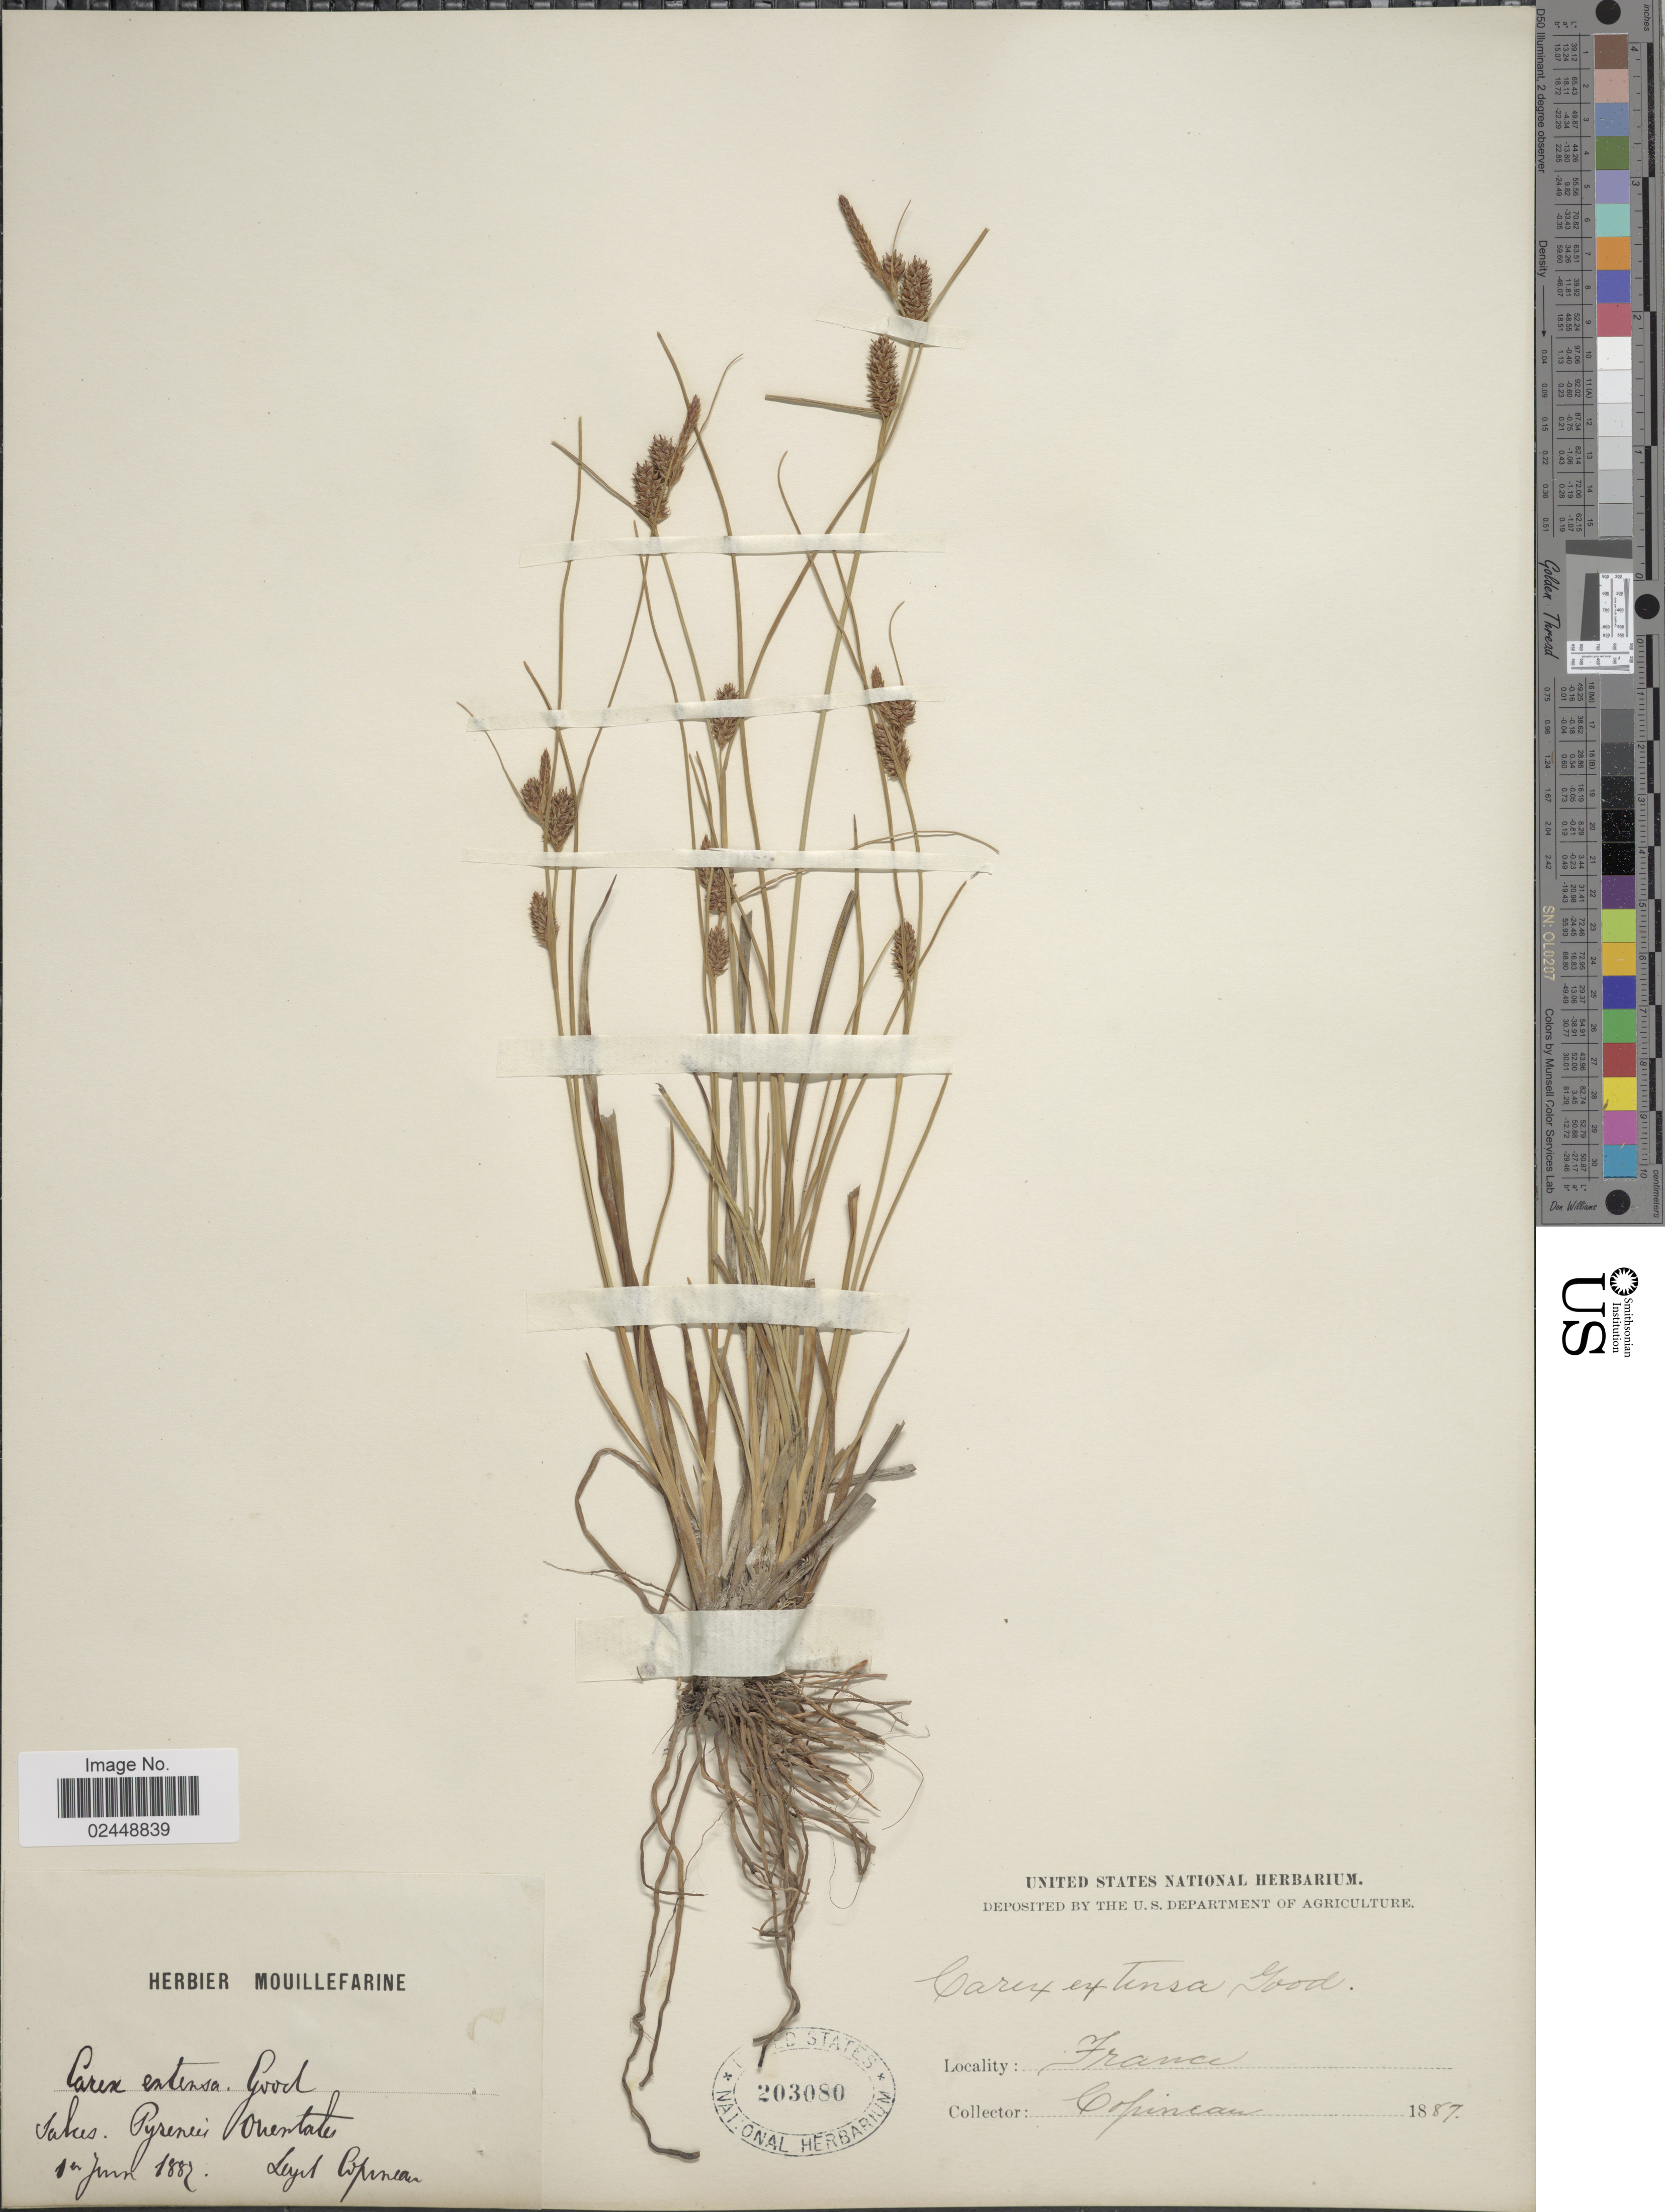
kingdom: Plantae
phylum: Tracheophyta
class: Liliopsida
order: Poales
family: Cyperaceae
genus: Carex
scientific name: Carex extensa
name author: Gooden.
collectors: C. Copineau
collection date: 1887-06-01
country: France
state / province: Occitanie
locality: Lakes, Pyrenees Orientales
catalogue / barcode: US 203080